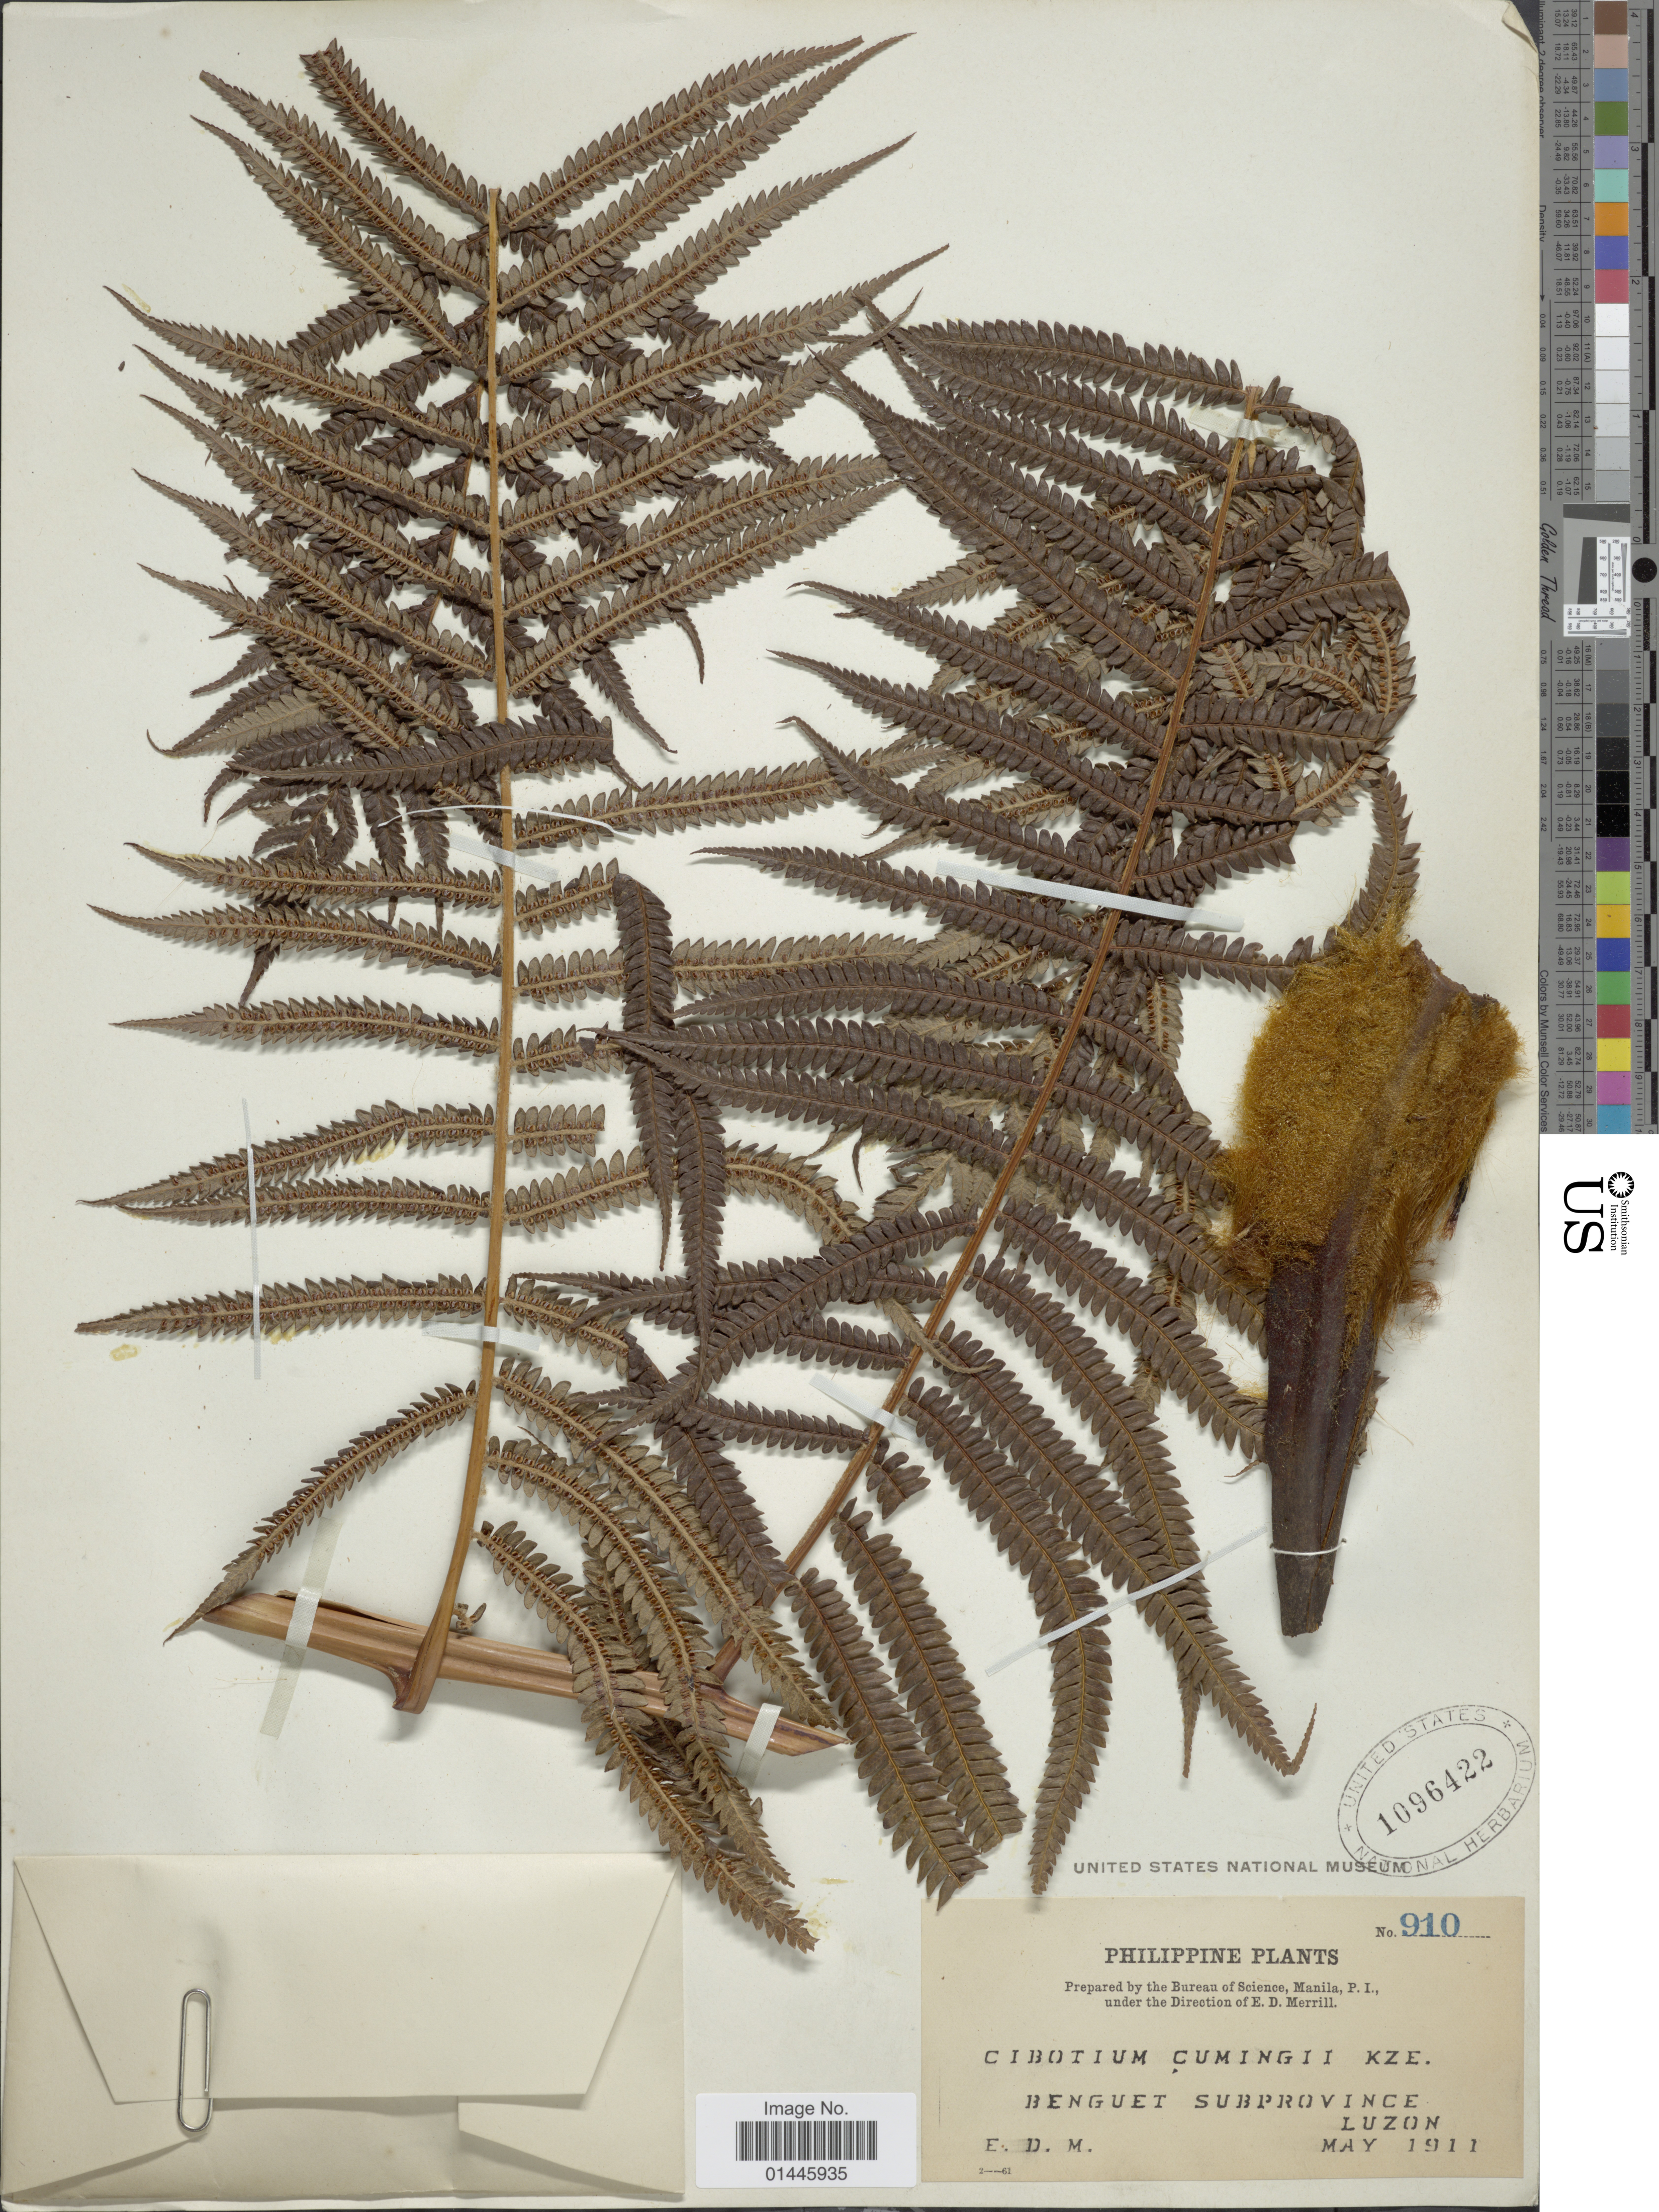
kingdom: Plantae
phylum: Tracheophyta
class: Polypodiopsida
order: Cyatheales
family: Cibotiaceae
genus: Cibotium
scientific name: Cibotium cumingii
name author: Kunze ex Christ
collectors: E. D. Merrill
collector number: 910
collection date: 1911-05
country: Philippines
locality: Benguet subprovince, Luzon.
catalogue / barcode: US 1096422